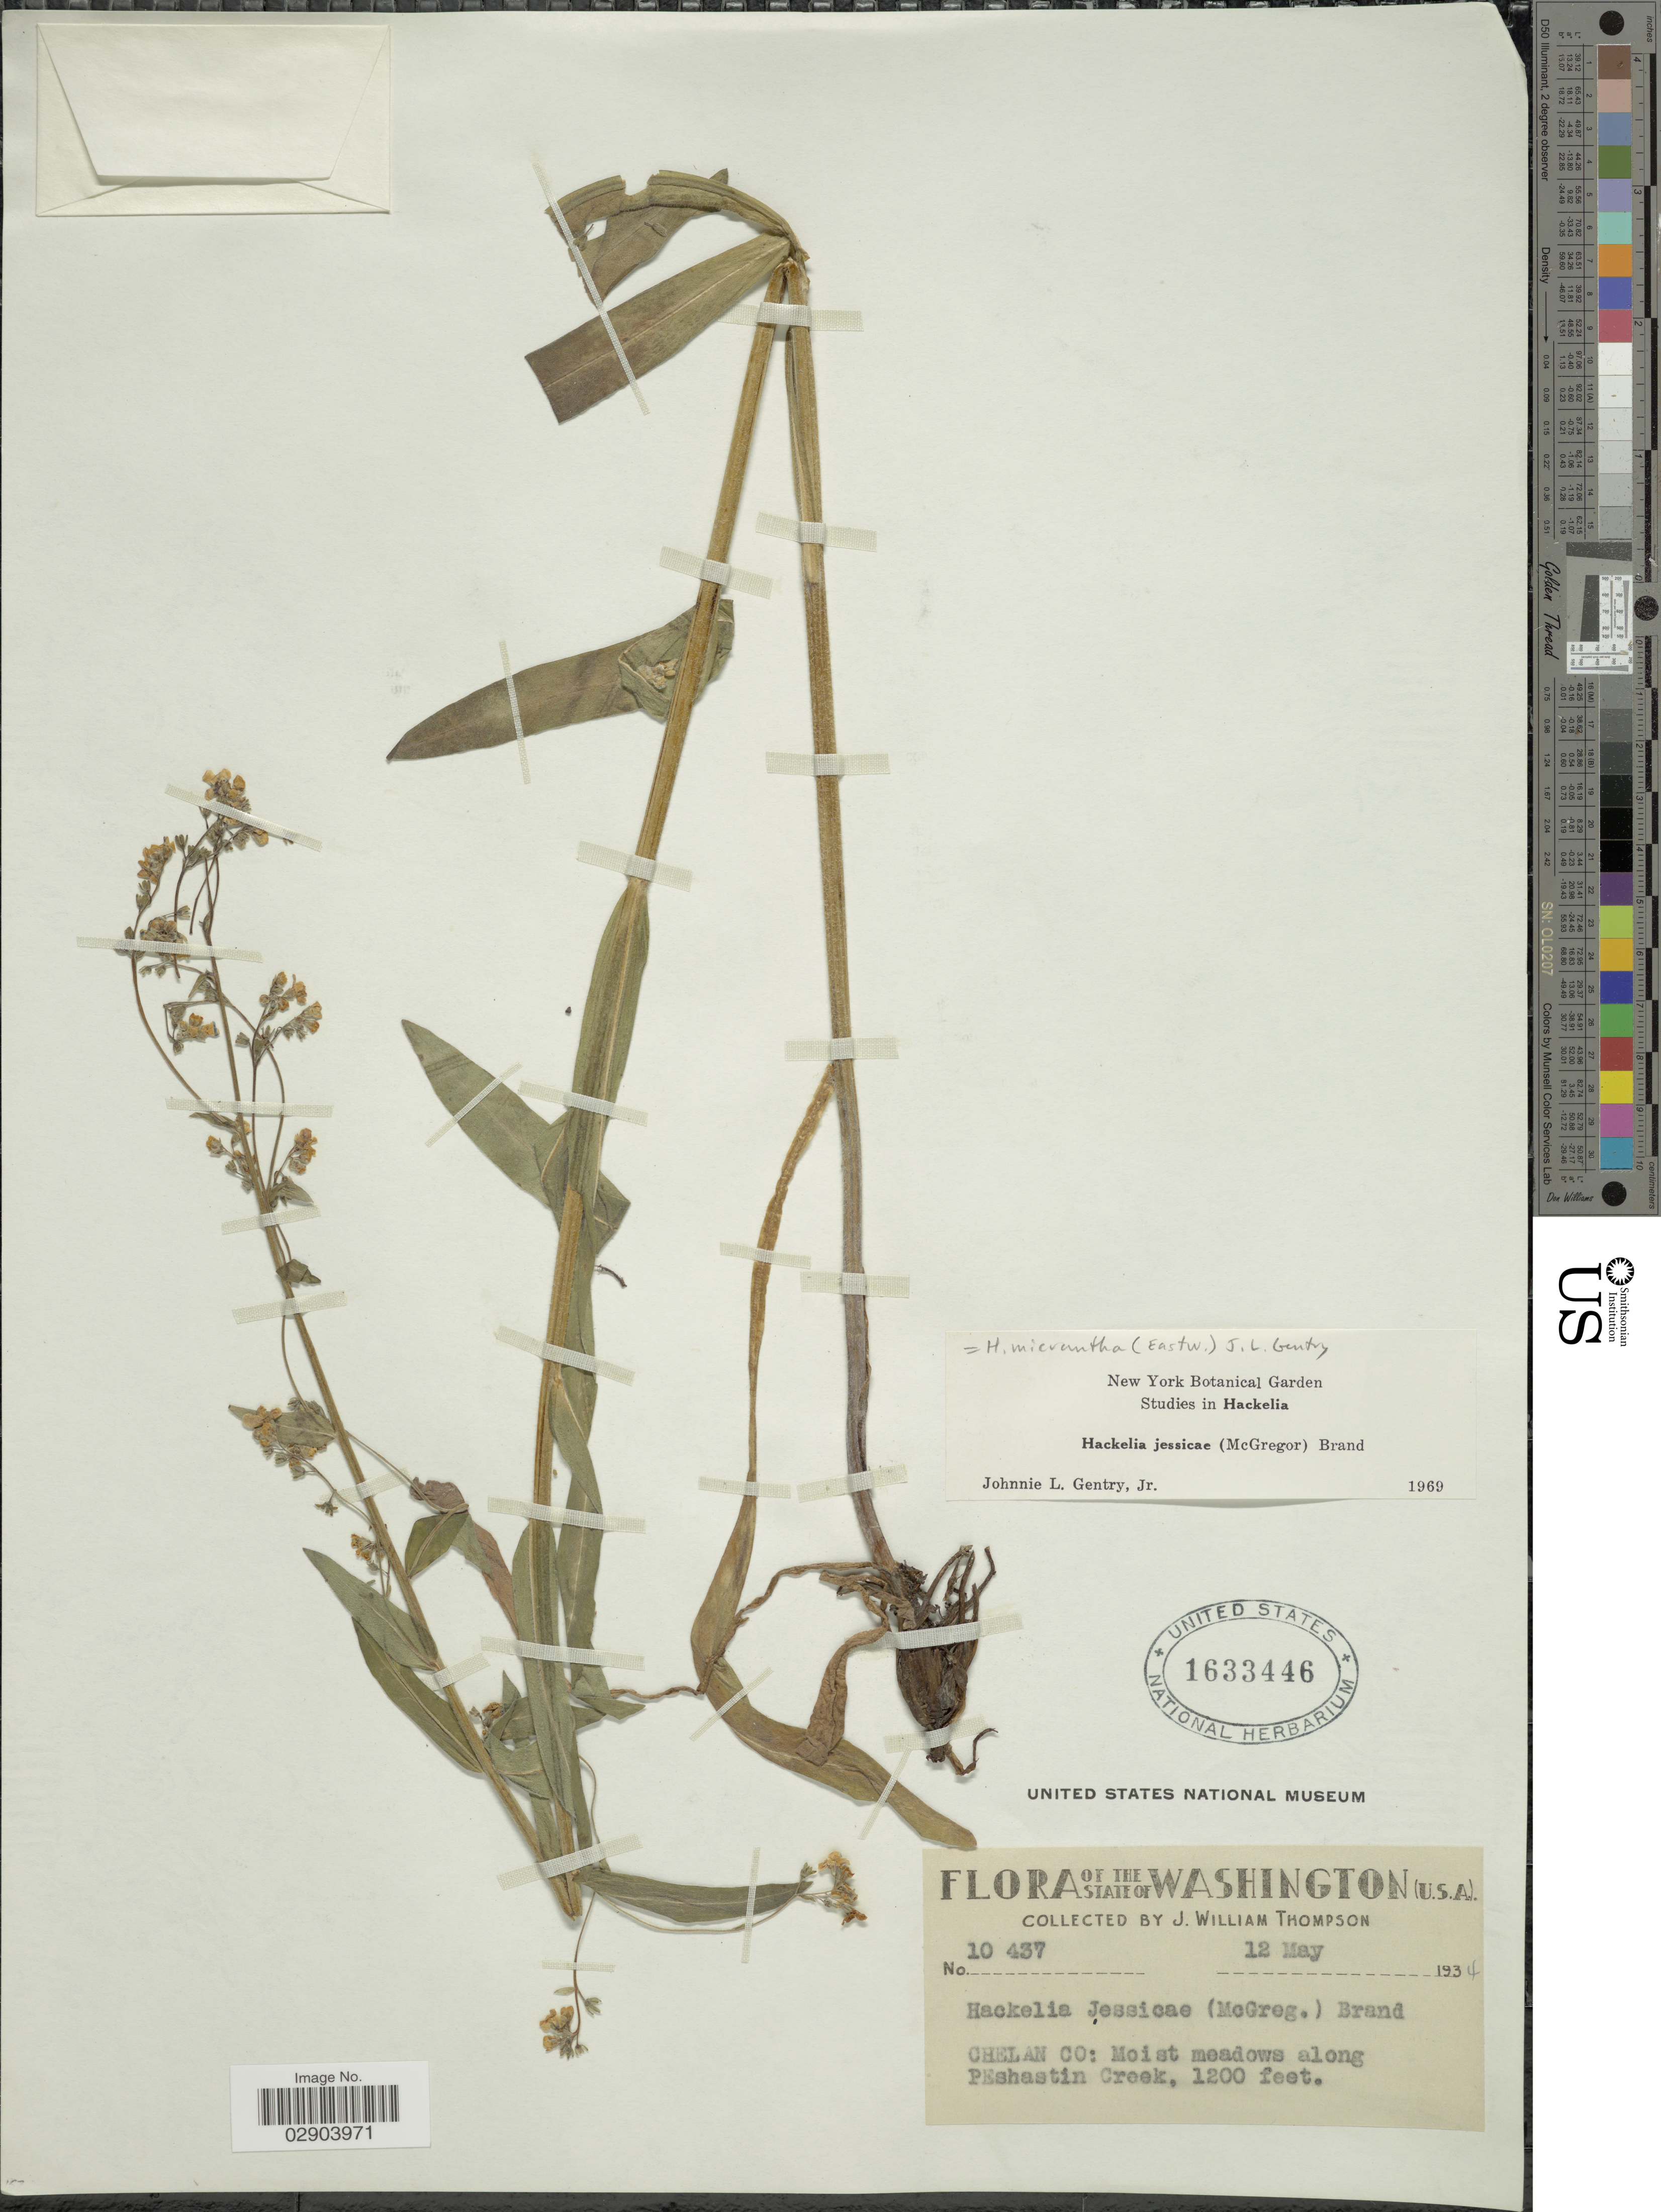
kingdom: Plantae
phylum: Tracheophyta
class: Magnoliopsida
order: Boraginales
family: Boraginaceae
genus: Hackelia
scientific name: Hackelia micrantha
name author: (Eastw.) J.L. Gentry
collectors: J. W. Thompson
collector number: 10437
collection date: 1934-05-12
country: United States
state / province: Washington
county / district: Chelan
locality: Chelan Co: Moist meadows along Peshastin Creek.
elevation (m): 366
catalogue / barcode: US 1633446